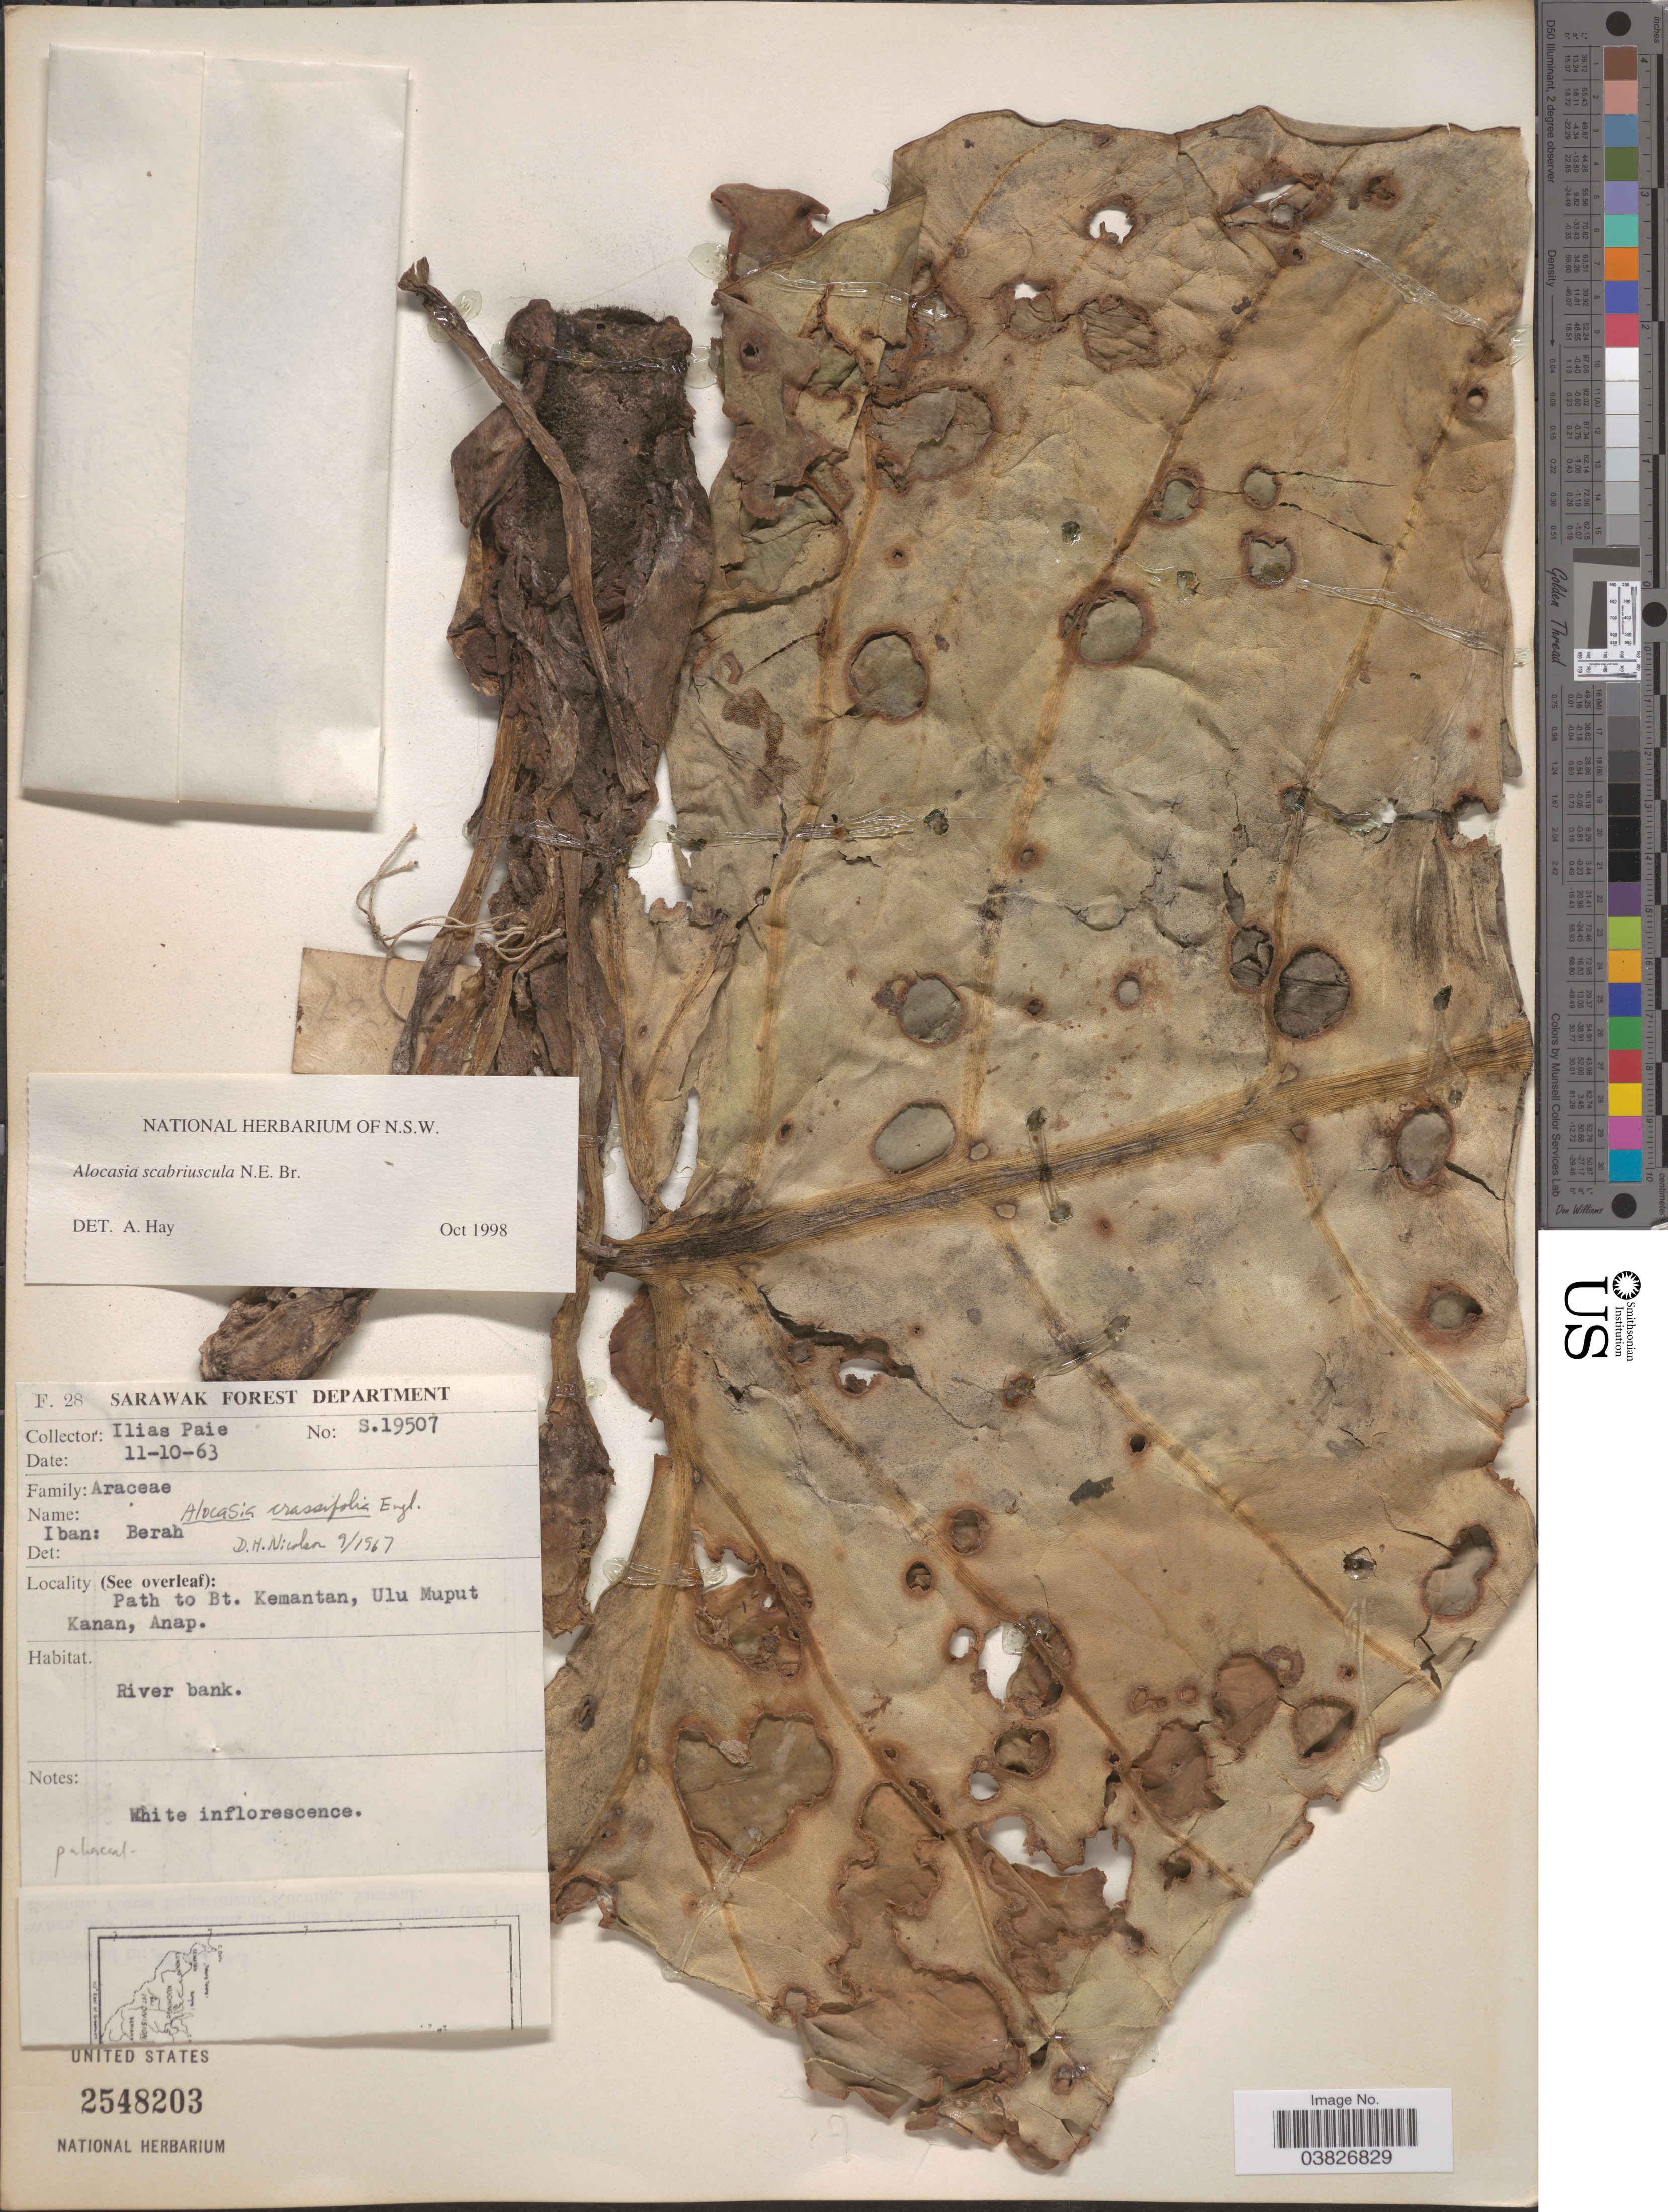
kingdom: Plantae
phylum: Tracheophyta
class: Liliopsida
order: Alismatales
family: Araceae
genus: Alocasia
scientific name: Alocasia scabriuscula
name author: N.E. Br.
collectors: I. bin Paie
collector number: S19507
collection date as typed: Transcribed d/m/y: 11/10/63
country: Malaysia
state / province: Sarawak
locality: Path to Bt. Kemantan, Ulu Muput Kanan, Anap.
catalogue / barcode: US 2548203